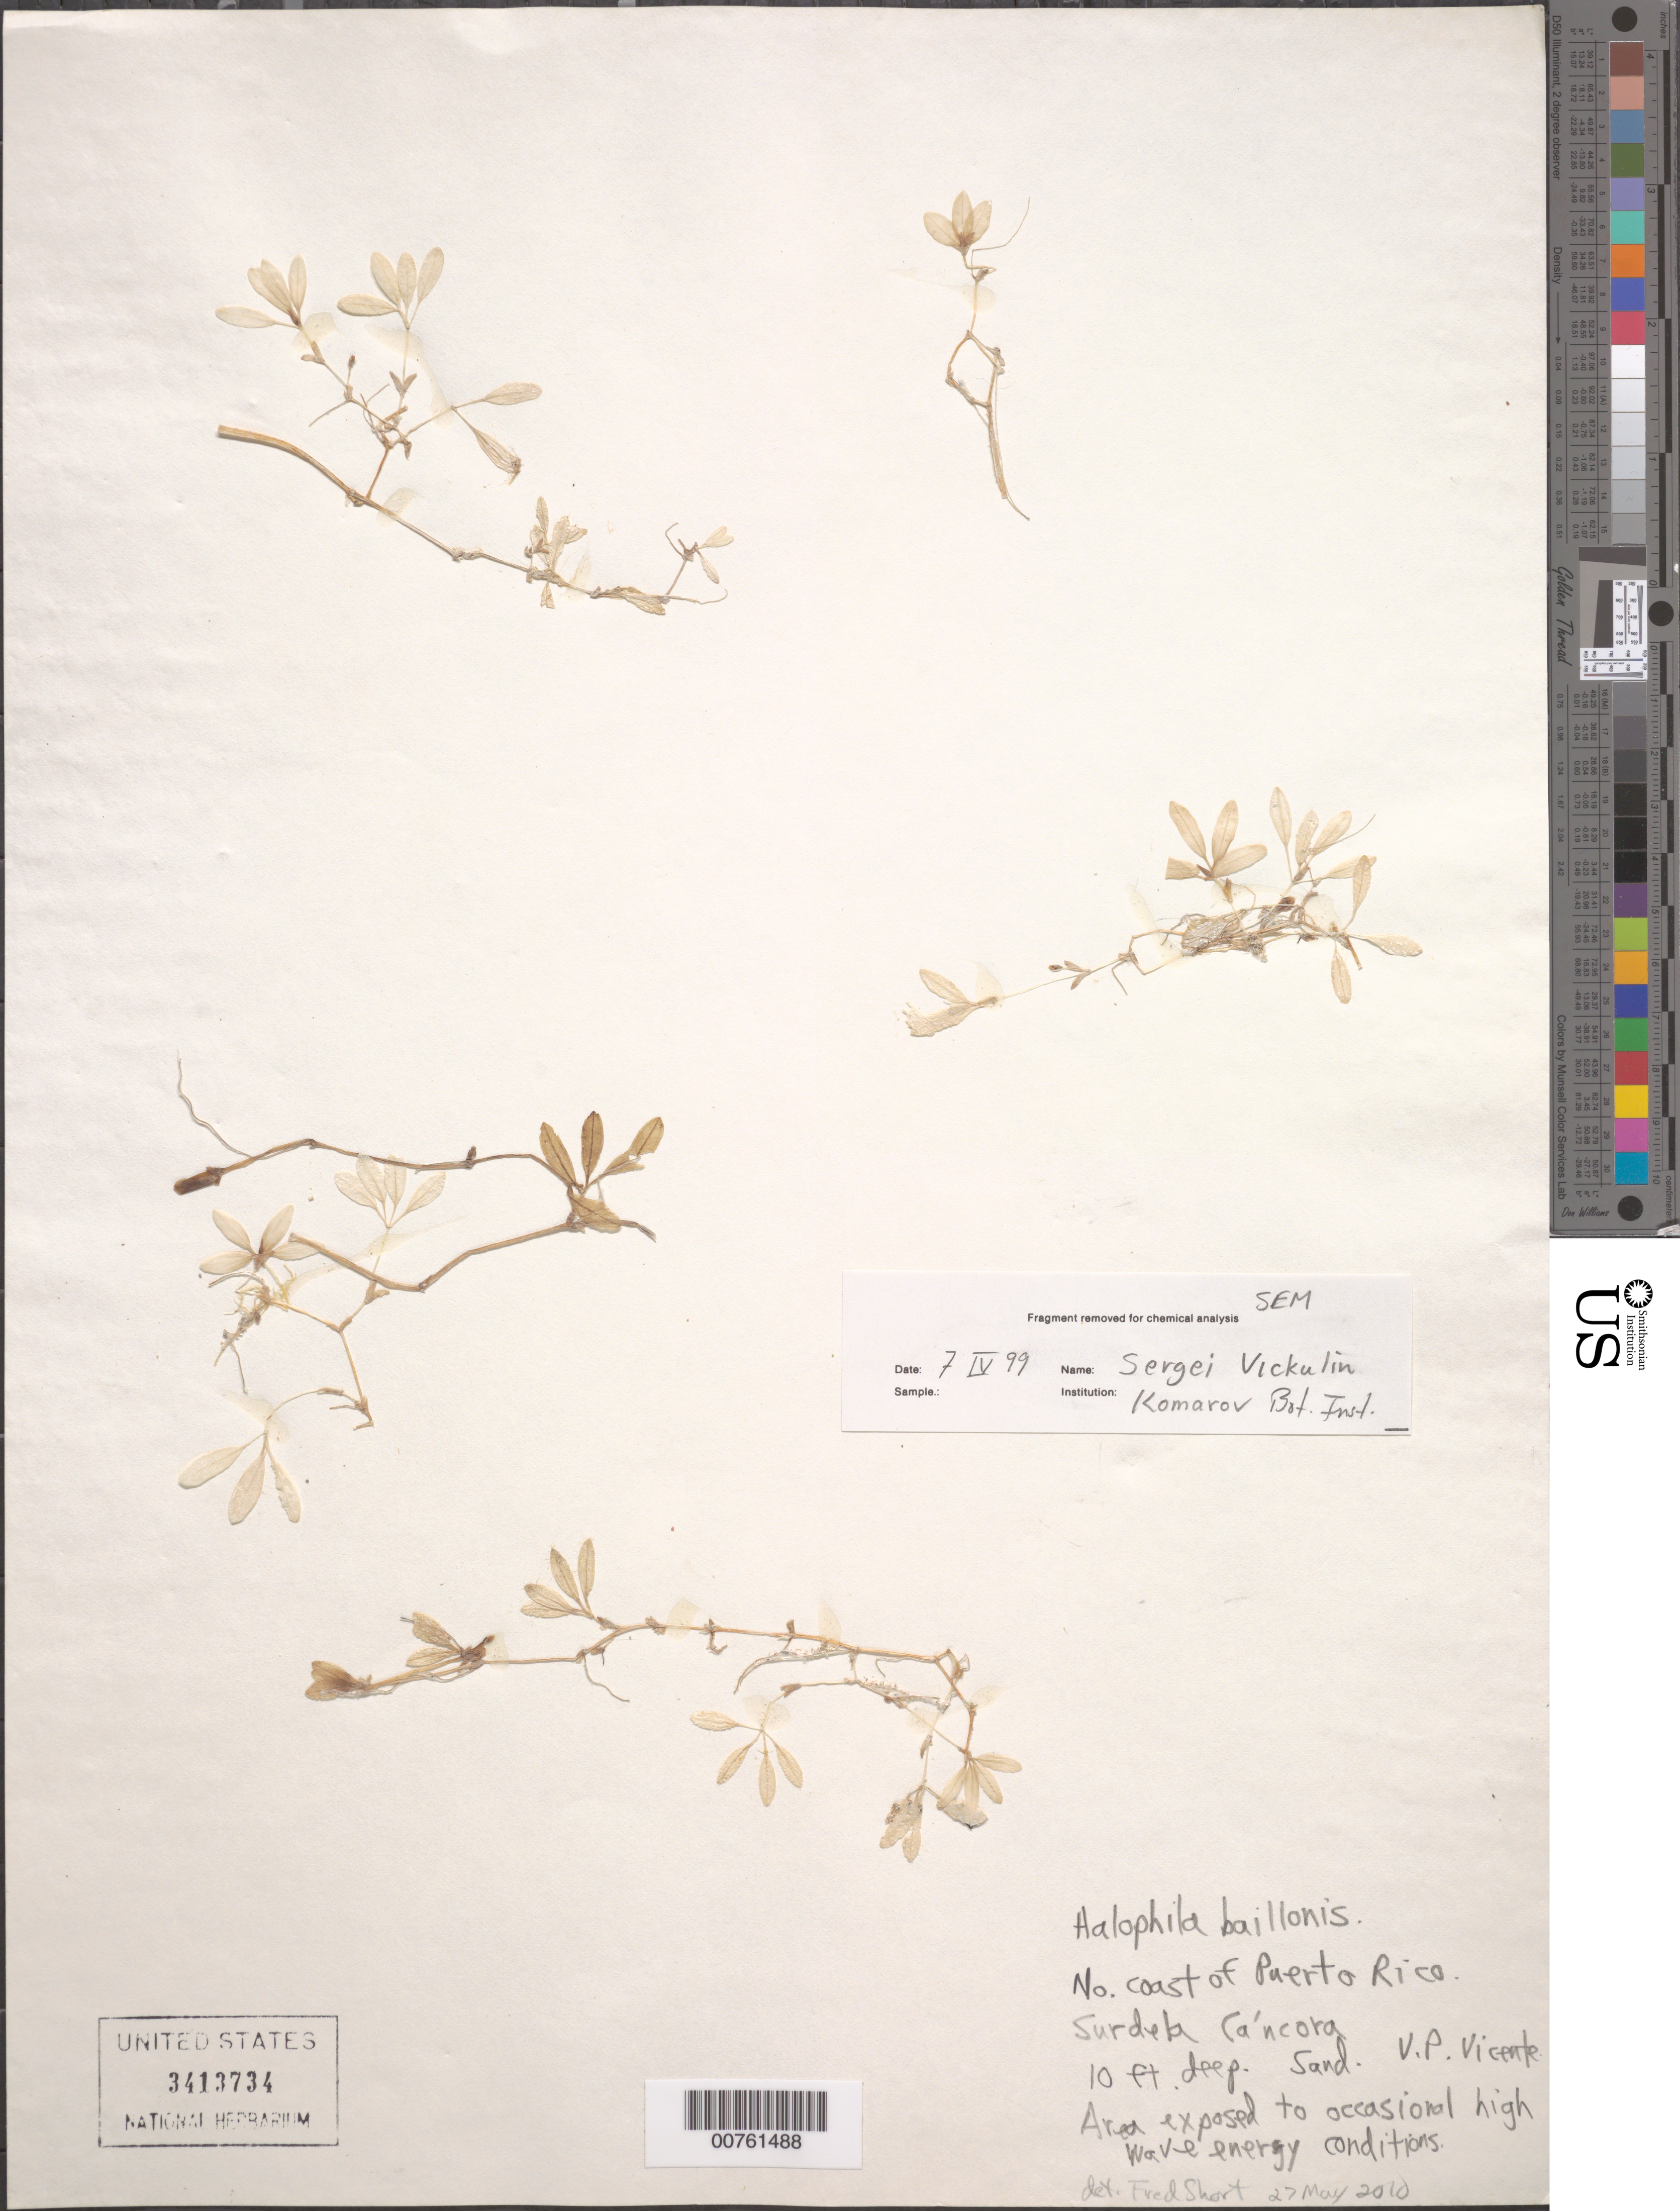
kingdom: Plantae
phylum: Tracheophyta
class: Liliopsida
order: Alismatales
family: Hydrocharitaceae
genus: Halophila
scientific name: Halophila baillonis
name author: Asch. ex Dickie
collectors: V. Vicente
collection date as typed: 1979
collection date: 1979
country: Puerto Rico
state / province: Loíza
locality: Loíza: Sur de la Cáncora.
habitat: Sand; area exposed to occasional high wave energy conditions.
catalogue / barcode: US 3413734